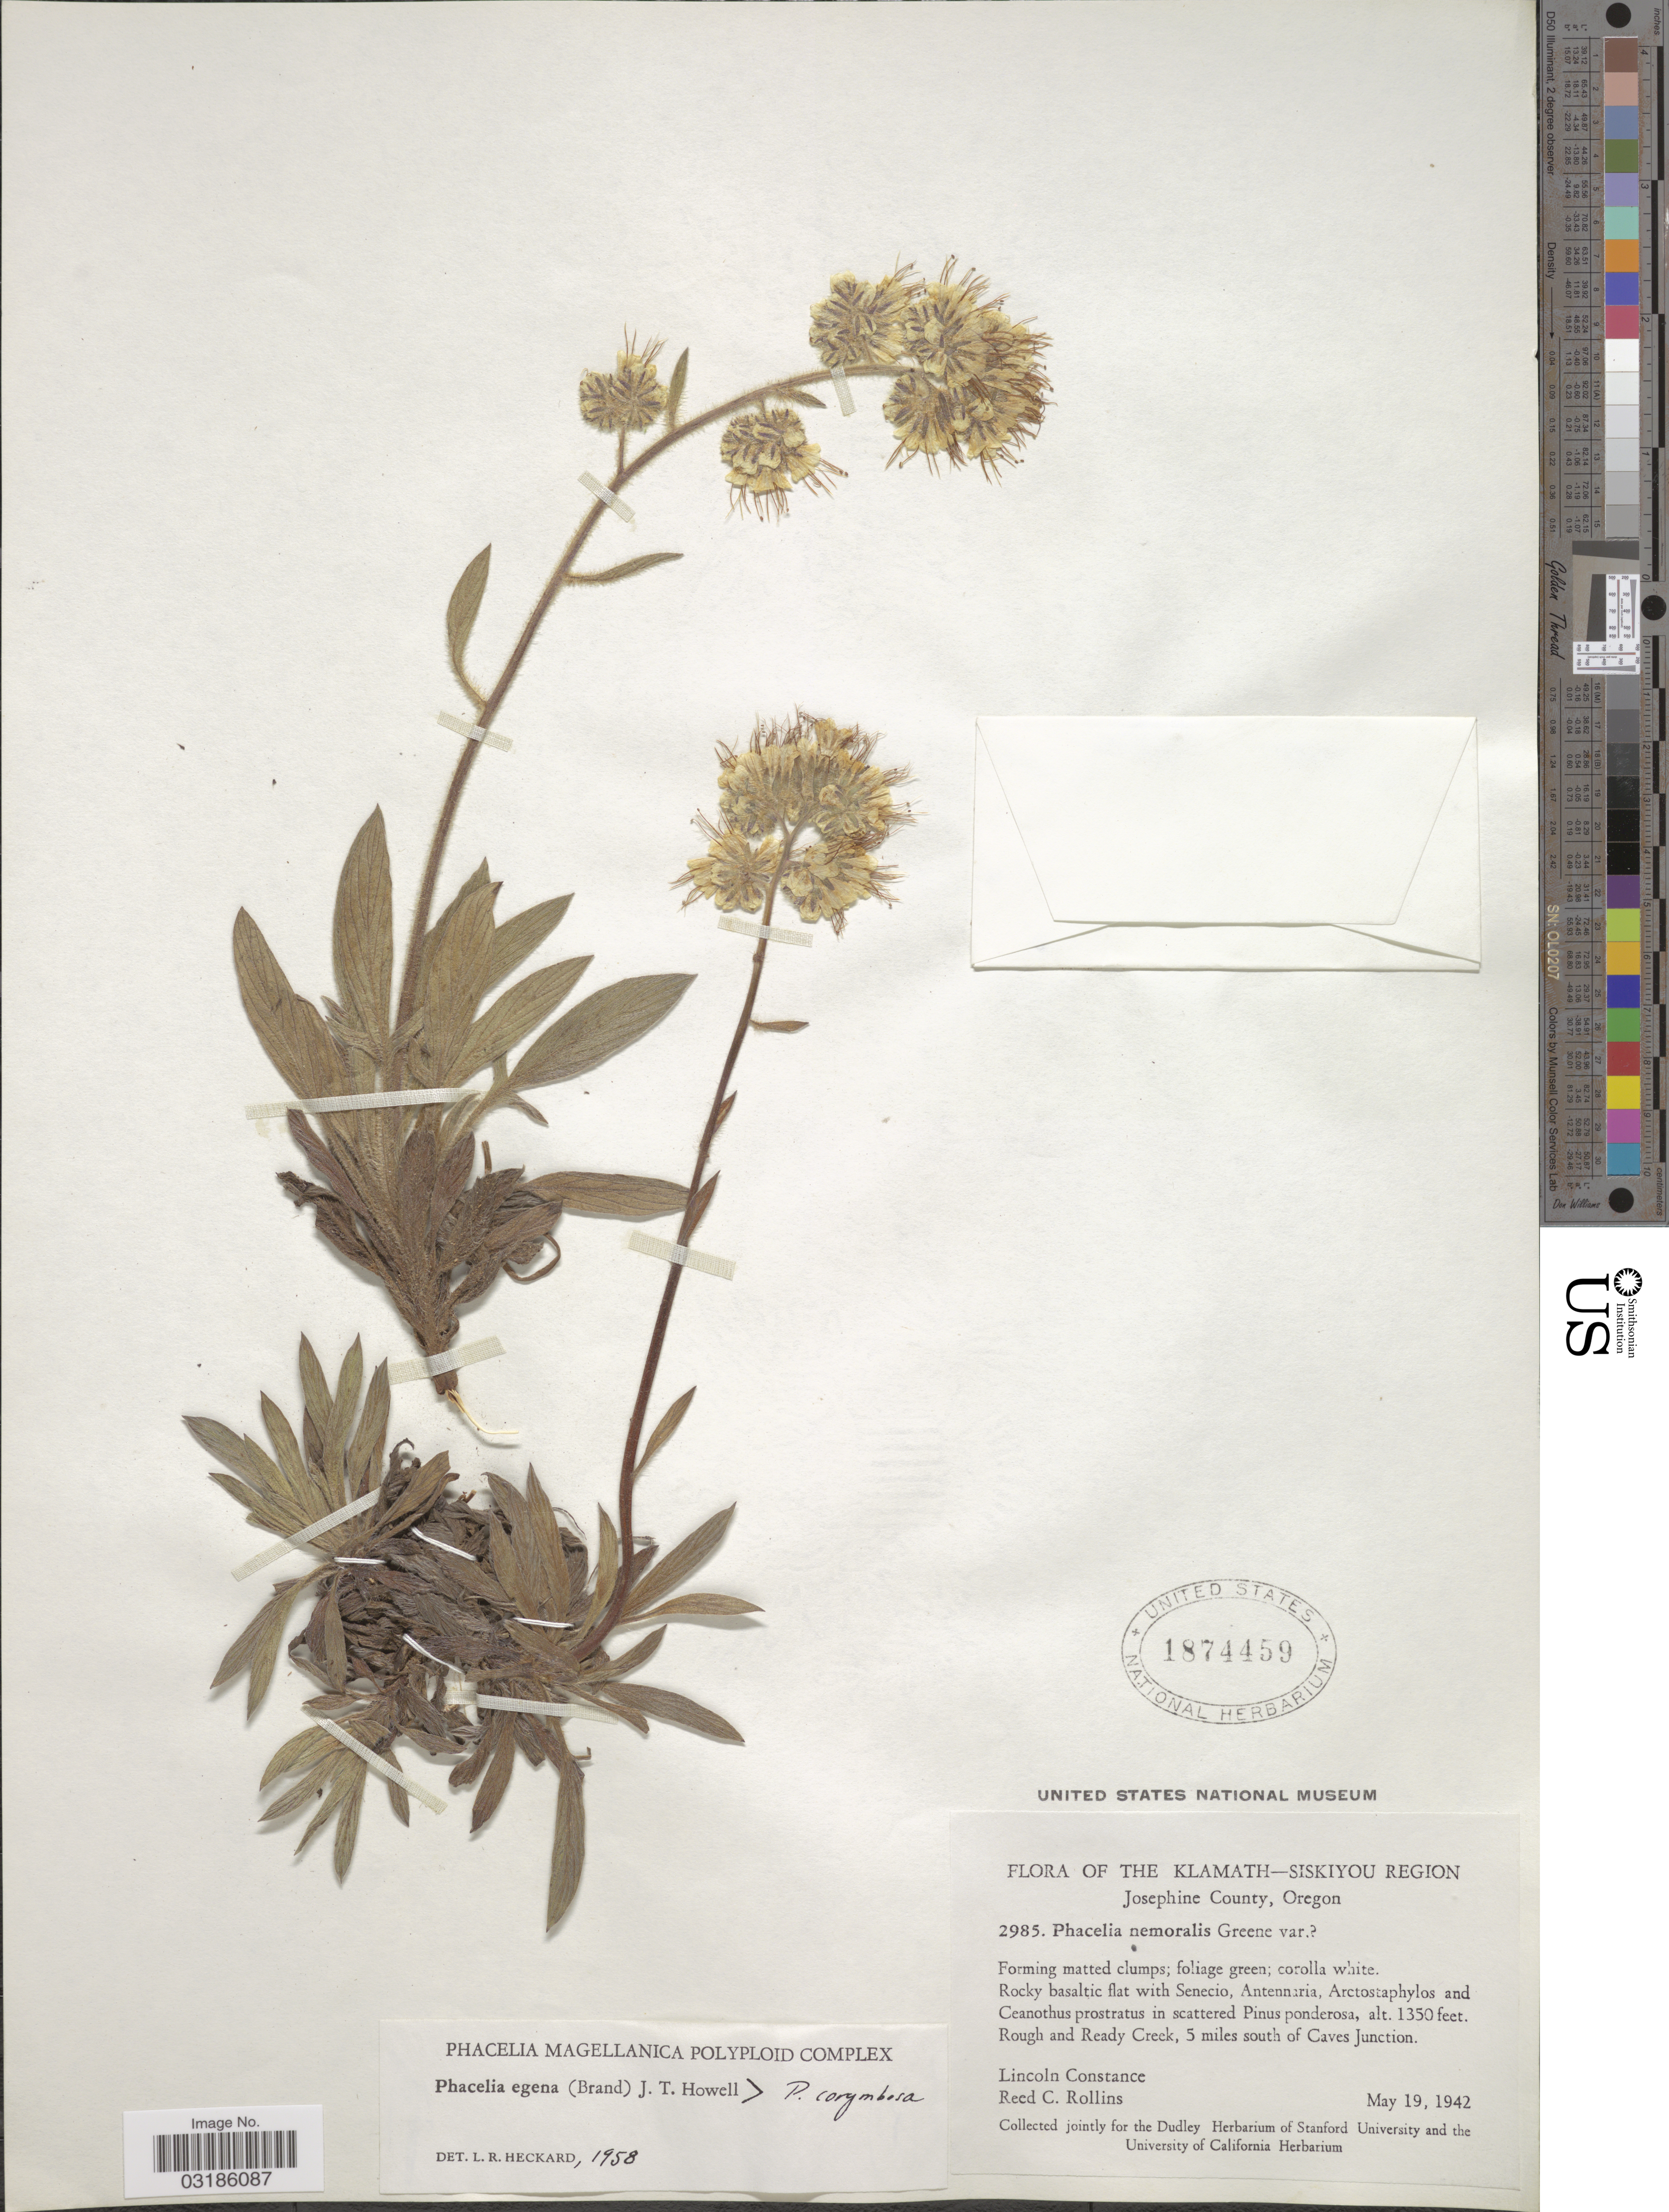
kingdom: Plantae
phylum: Tracheophyta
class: Magnoliopsida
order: Boraginales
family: Hydrophyllaceae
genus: Phacelia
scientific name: Phacelia egena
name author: (Brand) Howell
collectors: L. Constance & R. C. Rollins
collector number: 2985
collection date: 1942-05-19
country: United States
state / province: Oregon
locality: The Klamath-Siskiyou Region. Josephine County. Rough and Ready Creek, 5 miles south of Caves Junction.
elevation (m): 411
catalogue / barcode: US 1874459